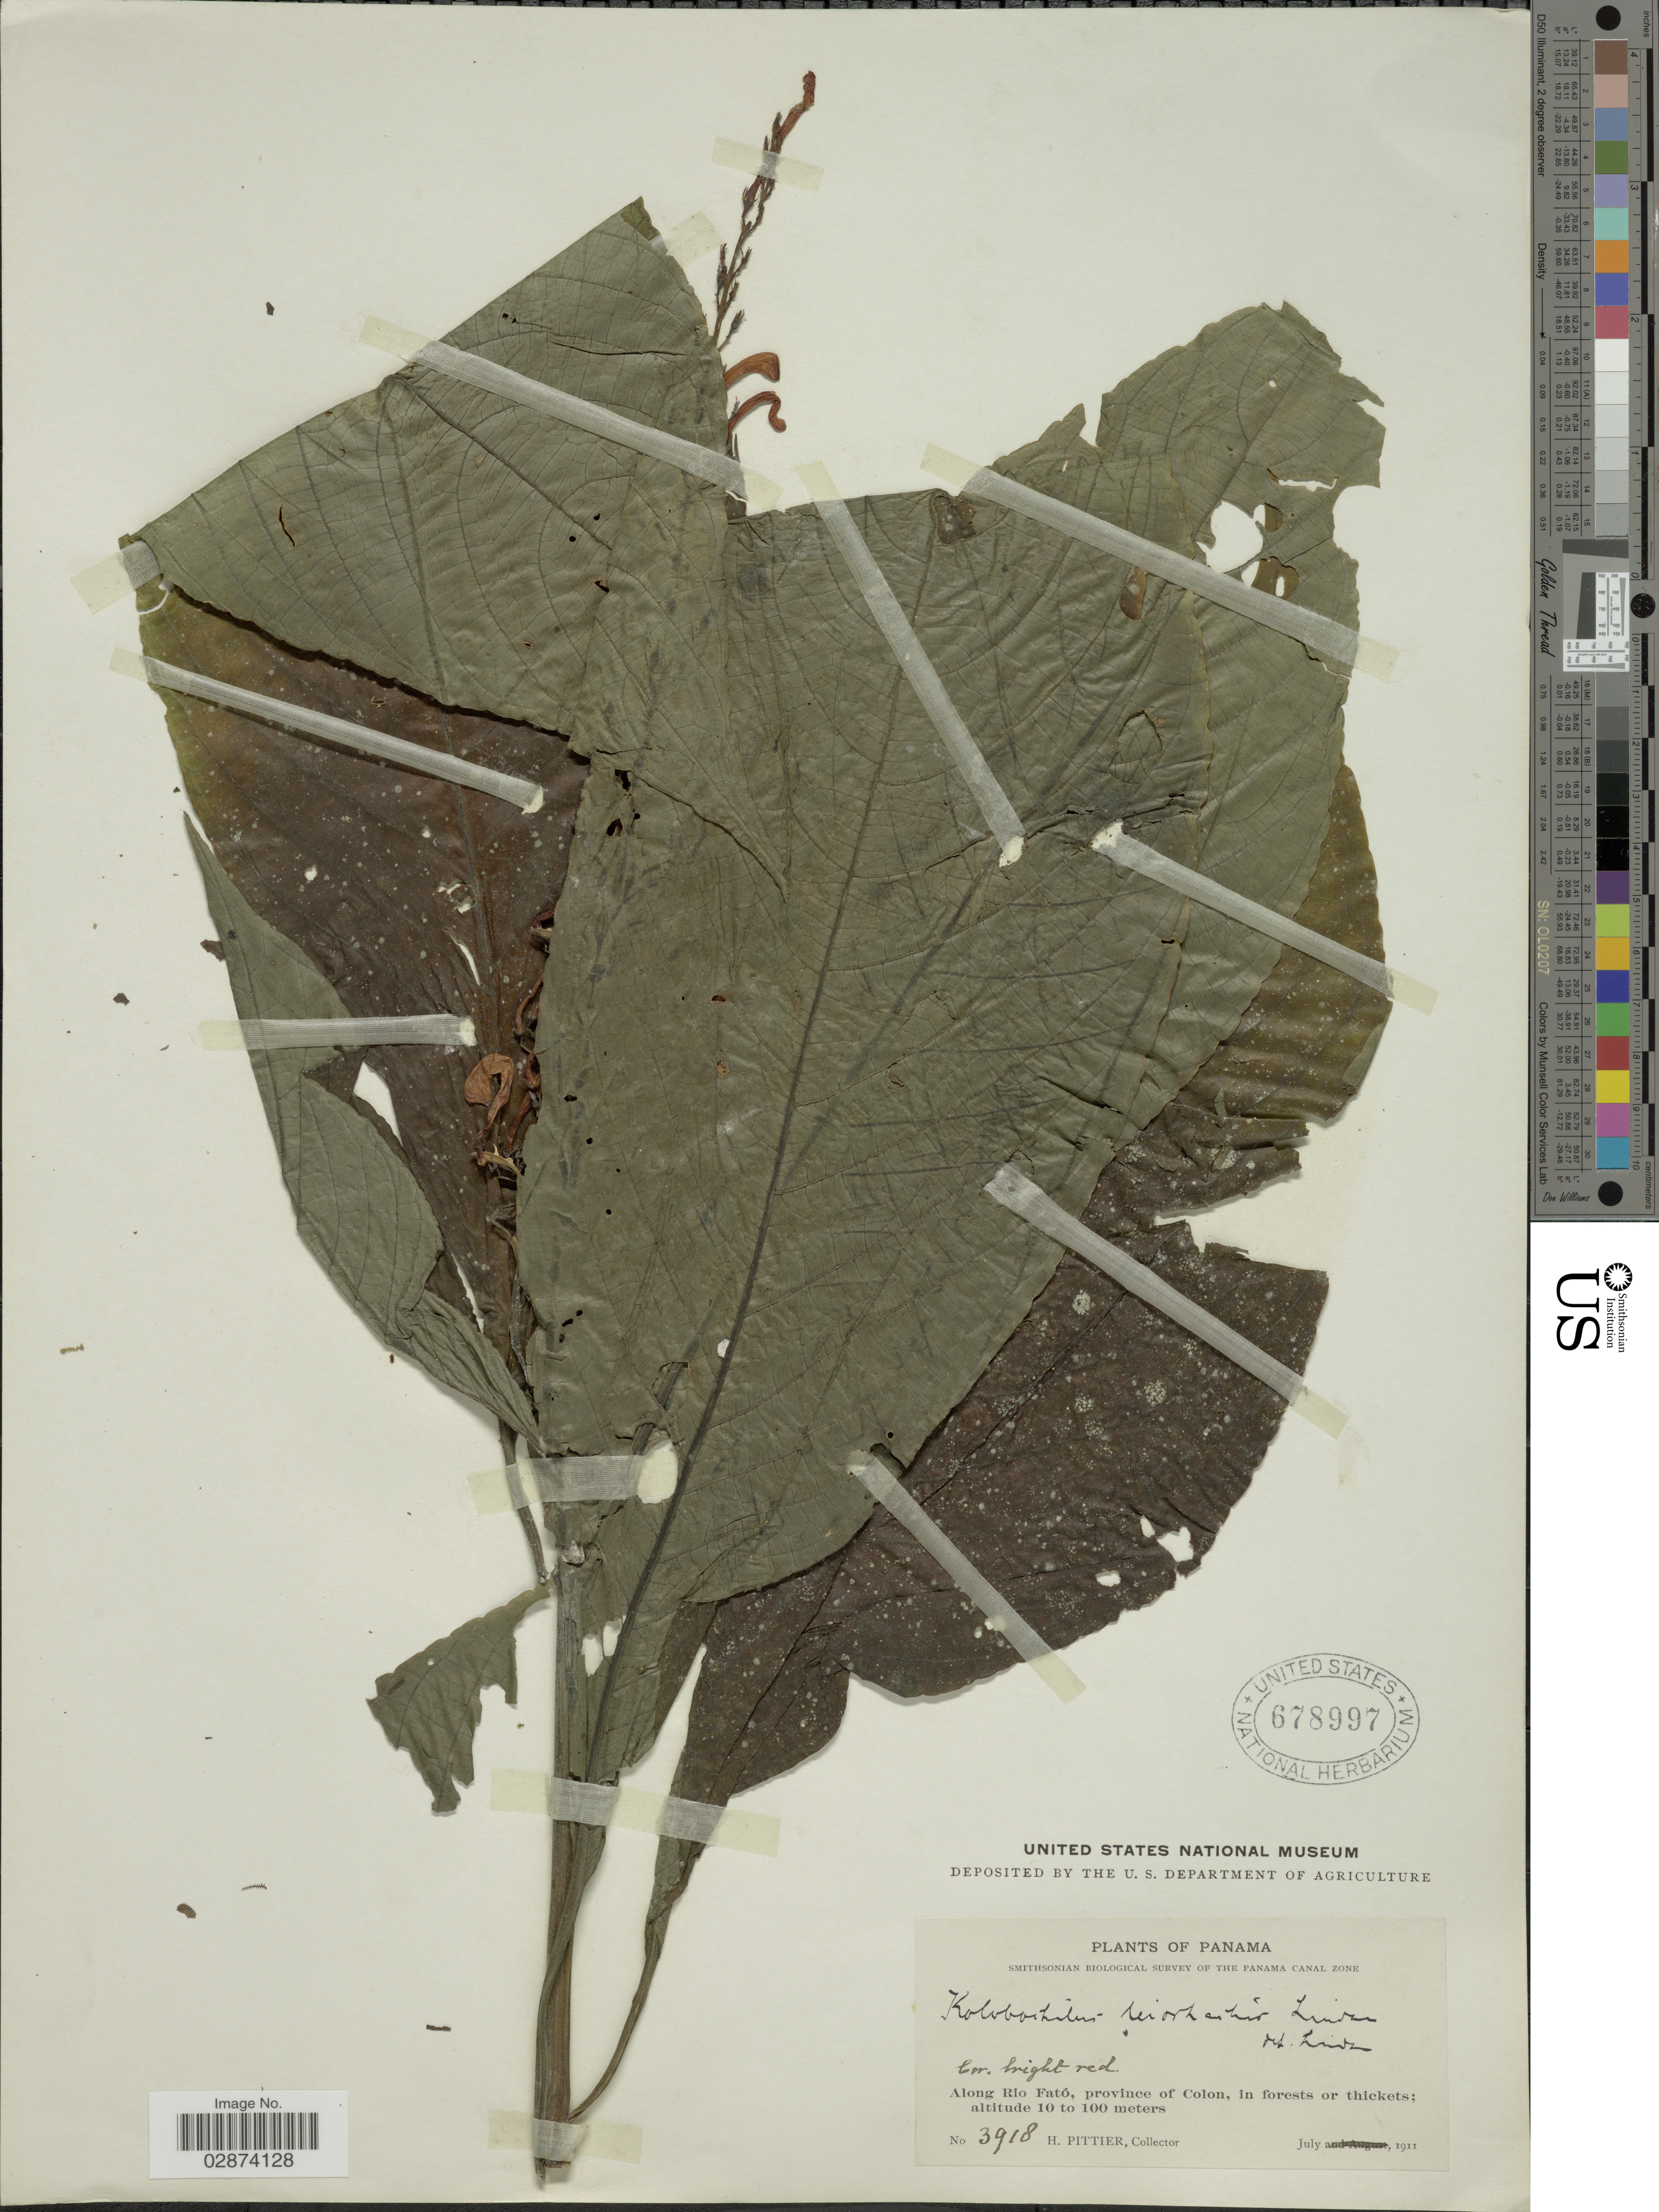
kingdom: Plantae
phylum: Tracheophyta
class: Magnoliopsida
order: Lamiales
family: Acanthaceae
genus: Razisea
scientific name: Razisea spicata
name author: Oerst.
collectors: H. F. Pittier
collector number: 3918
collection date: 1911-07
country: Panama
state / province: Colón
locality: Along Rio Fató, province of Colon.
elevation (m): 10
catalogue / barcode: US 678997